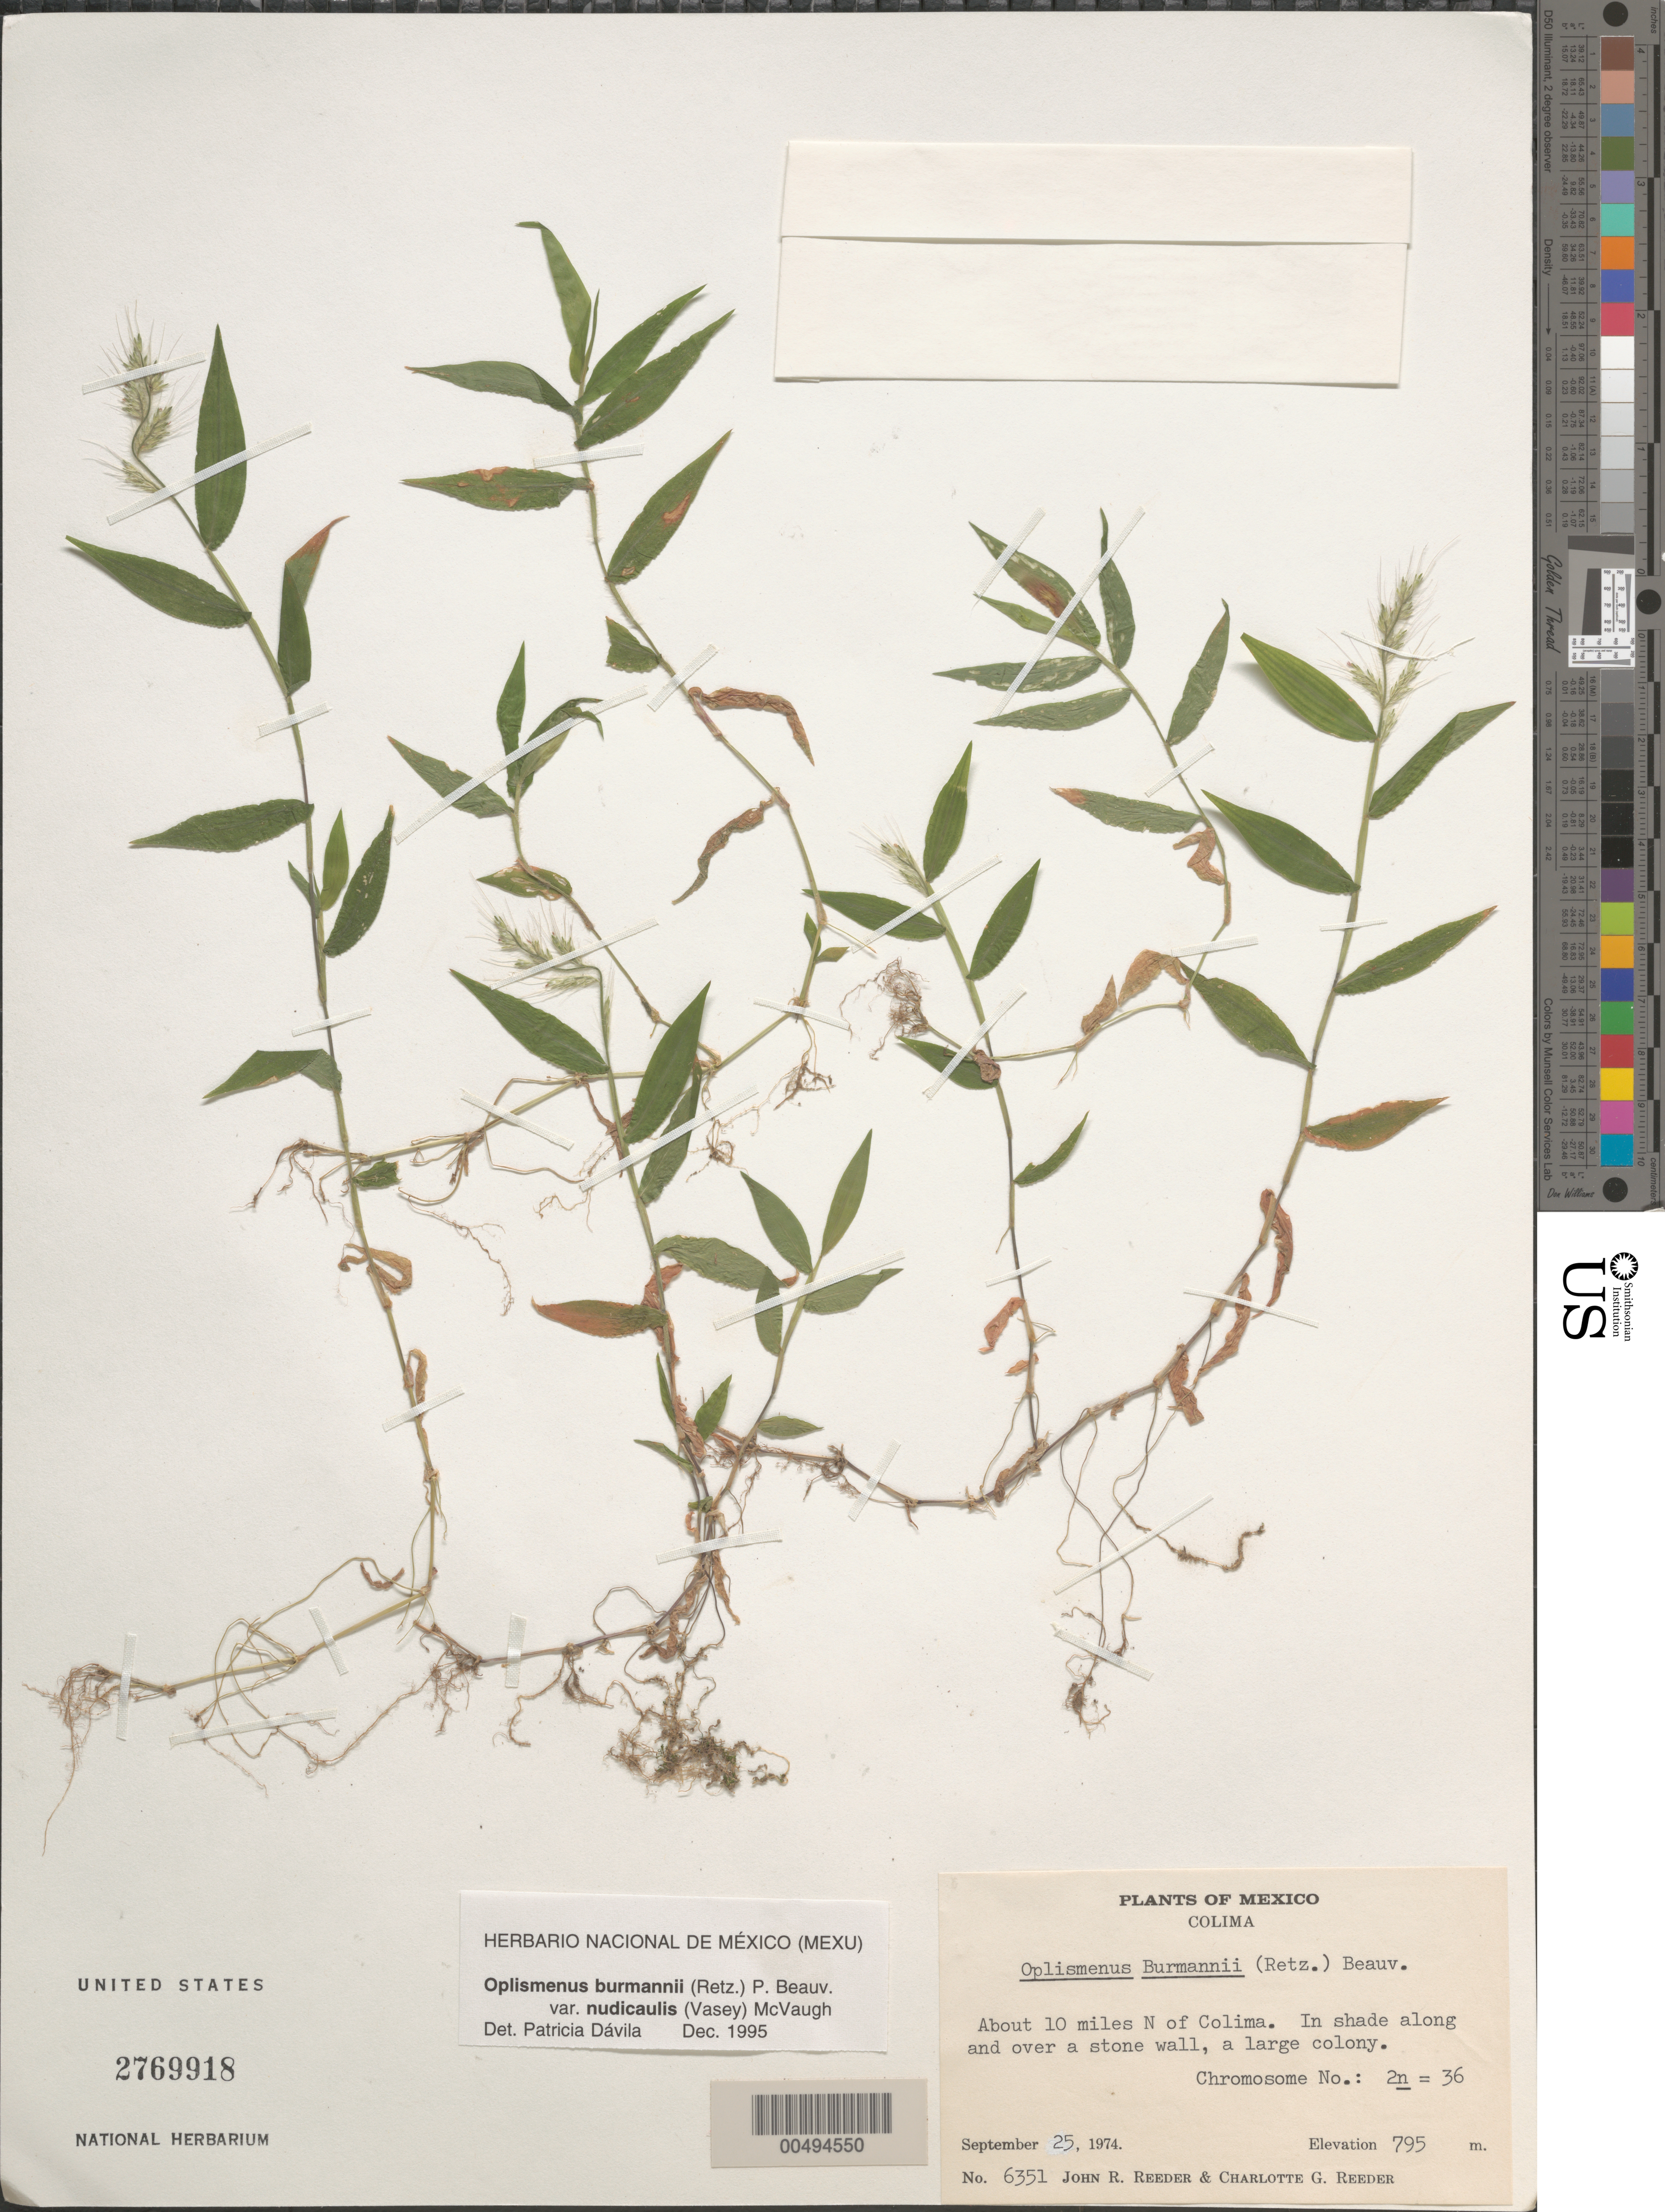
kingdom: Plantae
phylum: Tracheophyta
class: Liliopsida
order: Poales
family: Poaceae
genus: Oplismenus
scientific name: Oplismenus burmannii var. nudicaulis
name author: (Vasey) McVaugh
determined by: Dávila, P. D.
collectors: J. R. Reeder & C. G. Reeder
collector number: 6351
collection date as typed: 25 Sep 1974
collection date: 1974-09-25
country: Mexico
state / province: Colima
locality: About 10 mi N of Colima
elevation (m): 795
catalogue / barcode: US 2769918